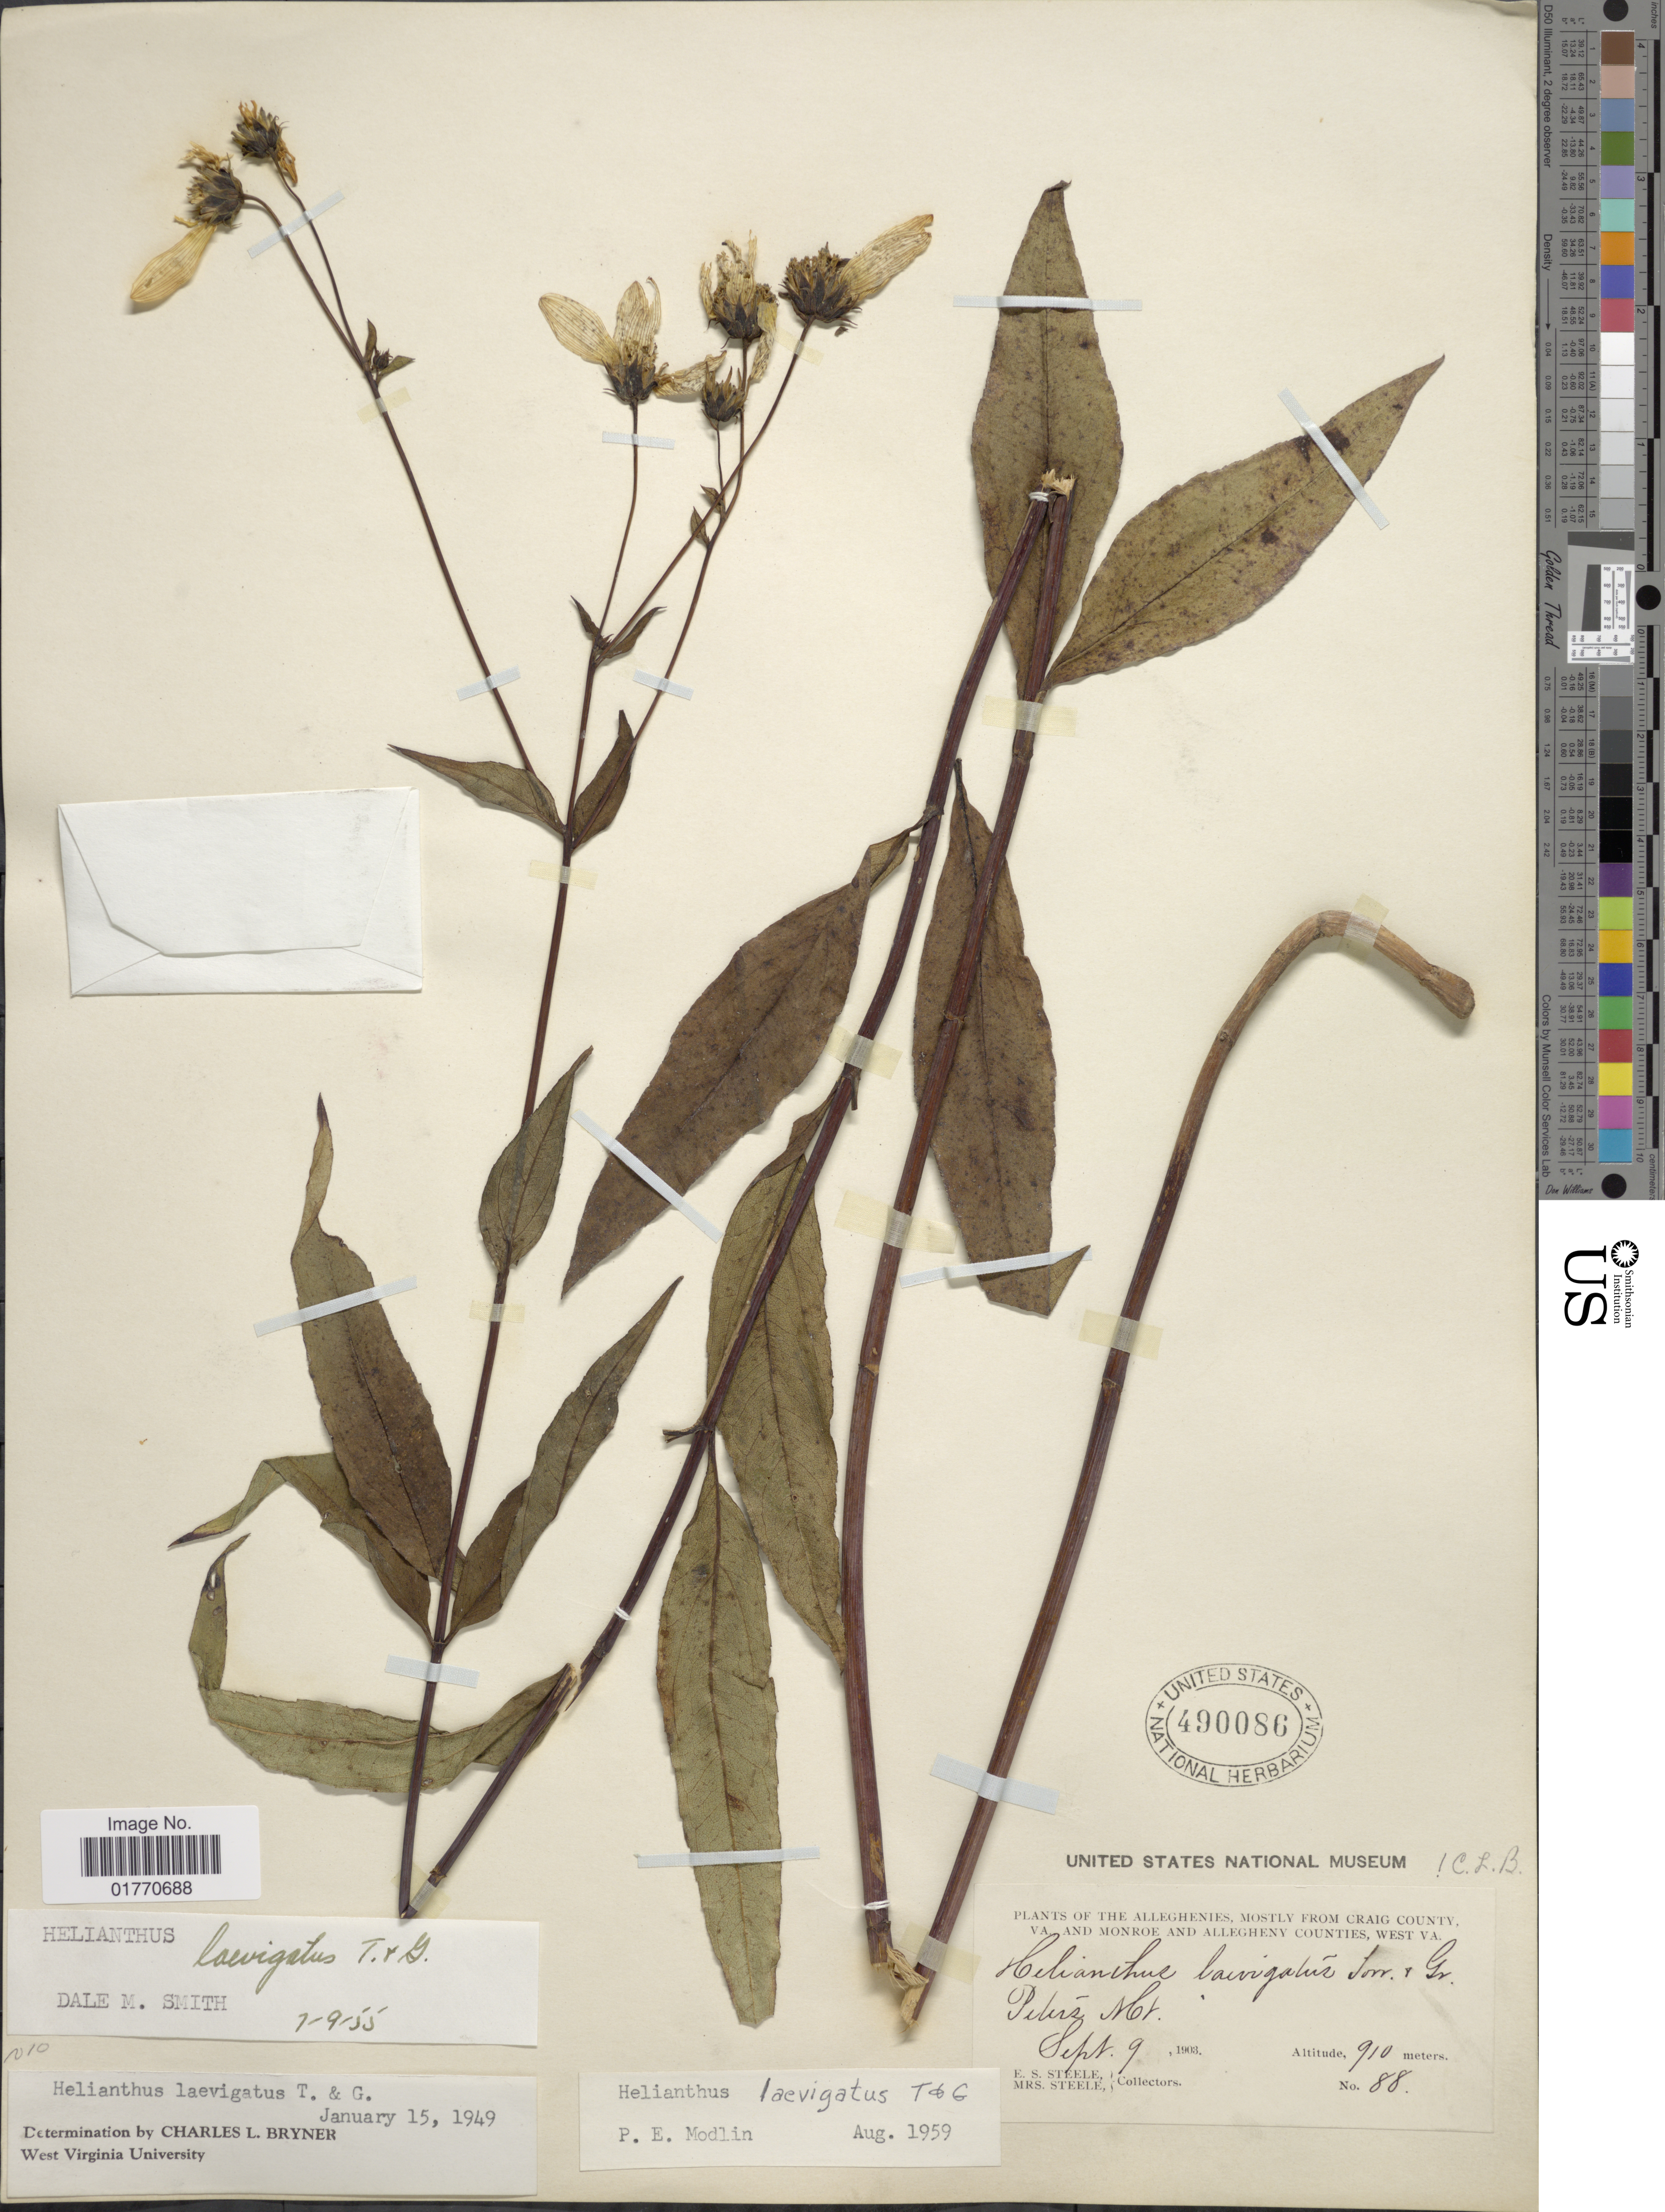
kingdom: Plantae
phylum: Tracheophyta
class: Magnoliopsida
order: Asterales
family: Asteraceae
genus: Helianthus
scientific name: Helianthus laevigatus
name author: Torr. & A. Gray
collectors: E. Steele & Mrs. E. S. Steele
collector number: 88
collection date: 1903-09-09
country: United States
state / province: West Virginia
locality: Alleghenies, mostly from Craig County, VA and Monroe and Allegheny Counties, Peters Mt.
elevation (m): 910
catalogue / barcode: US 490086